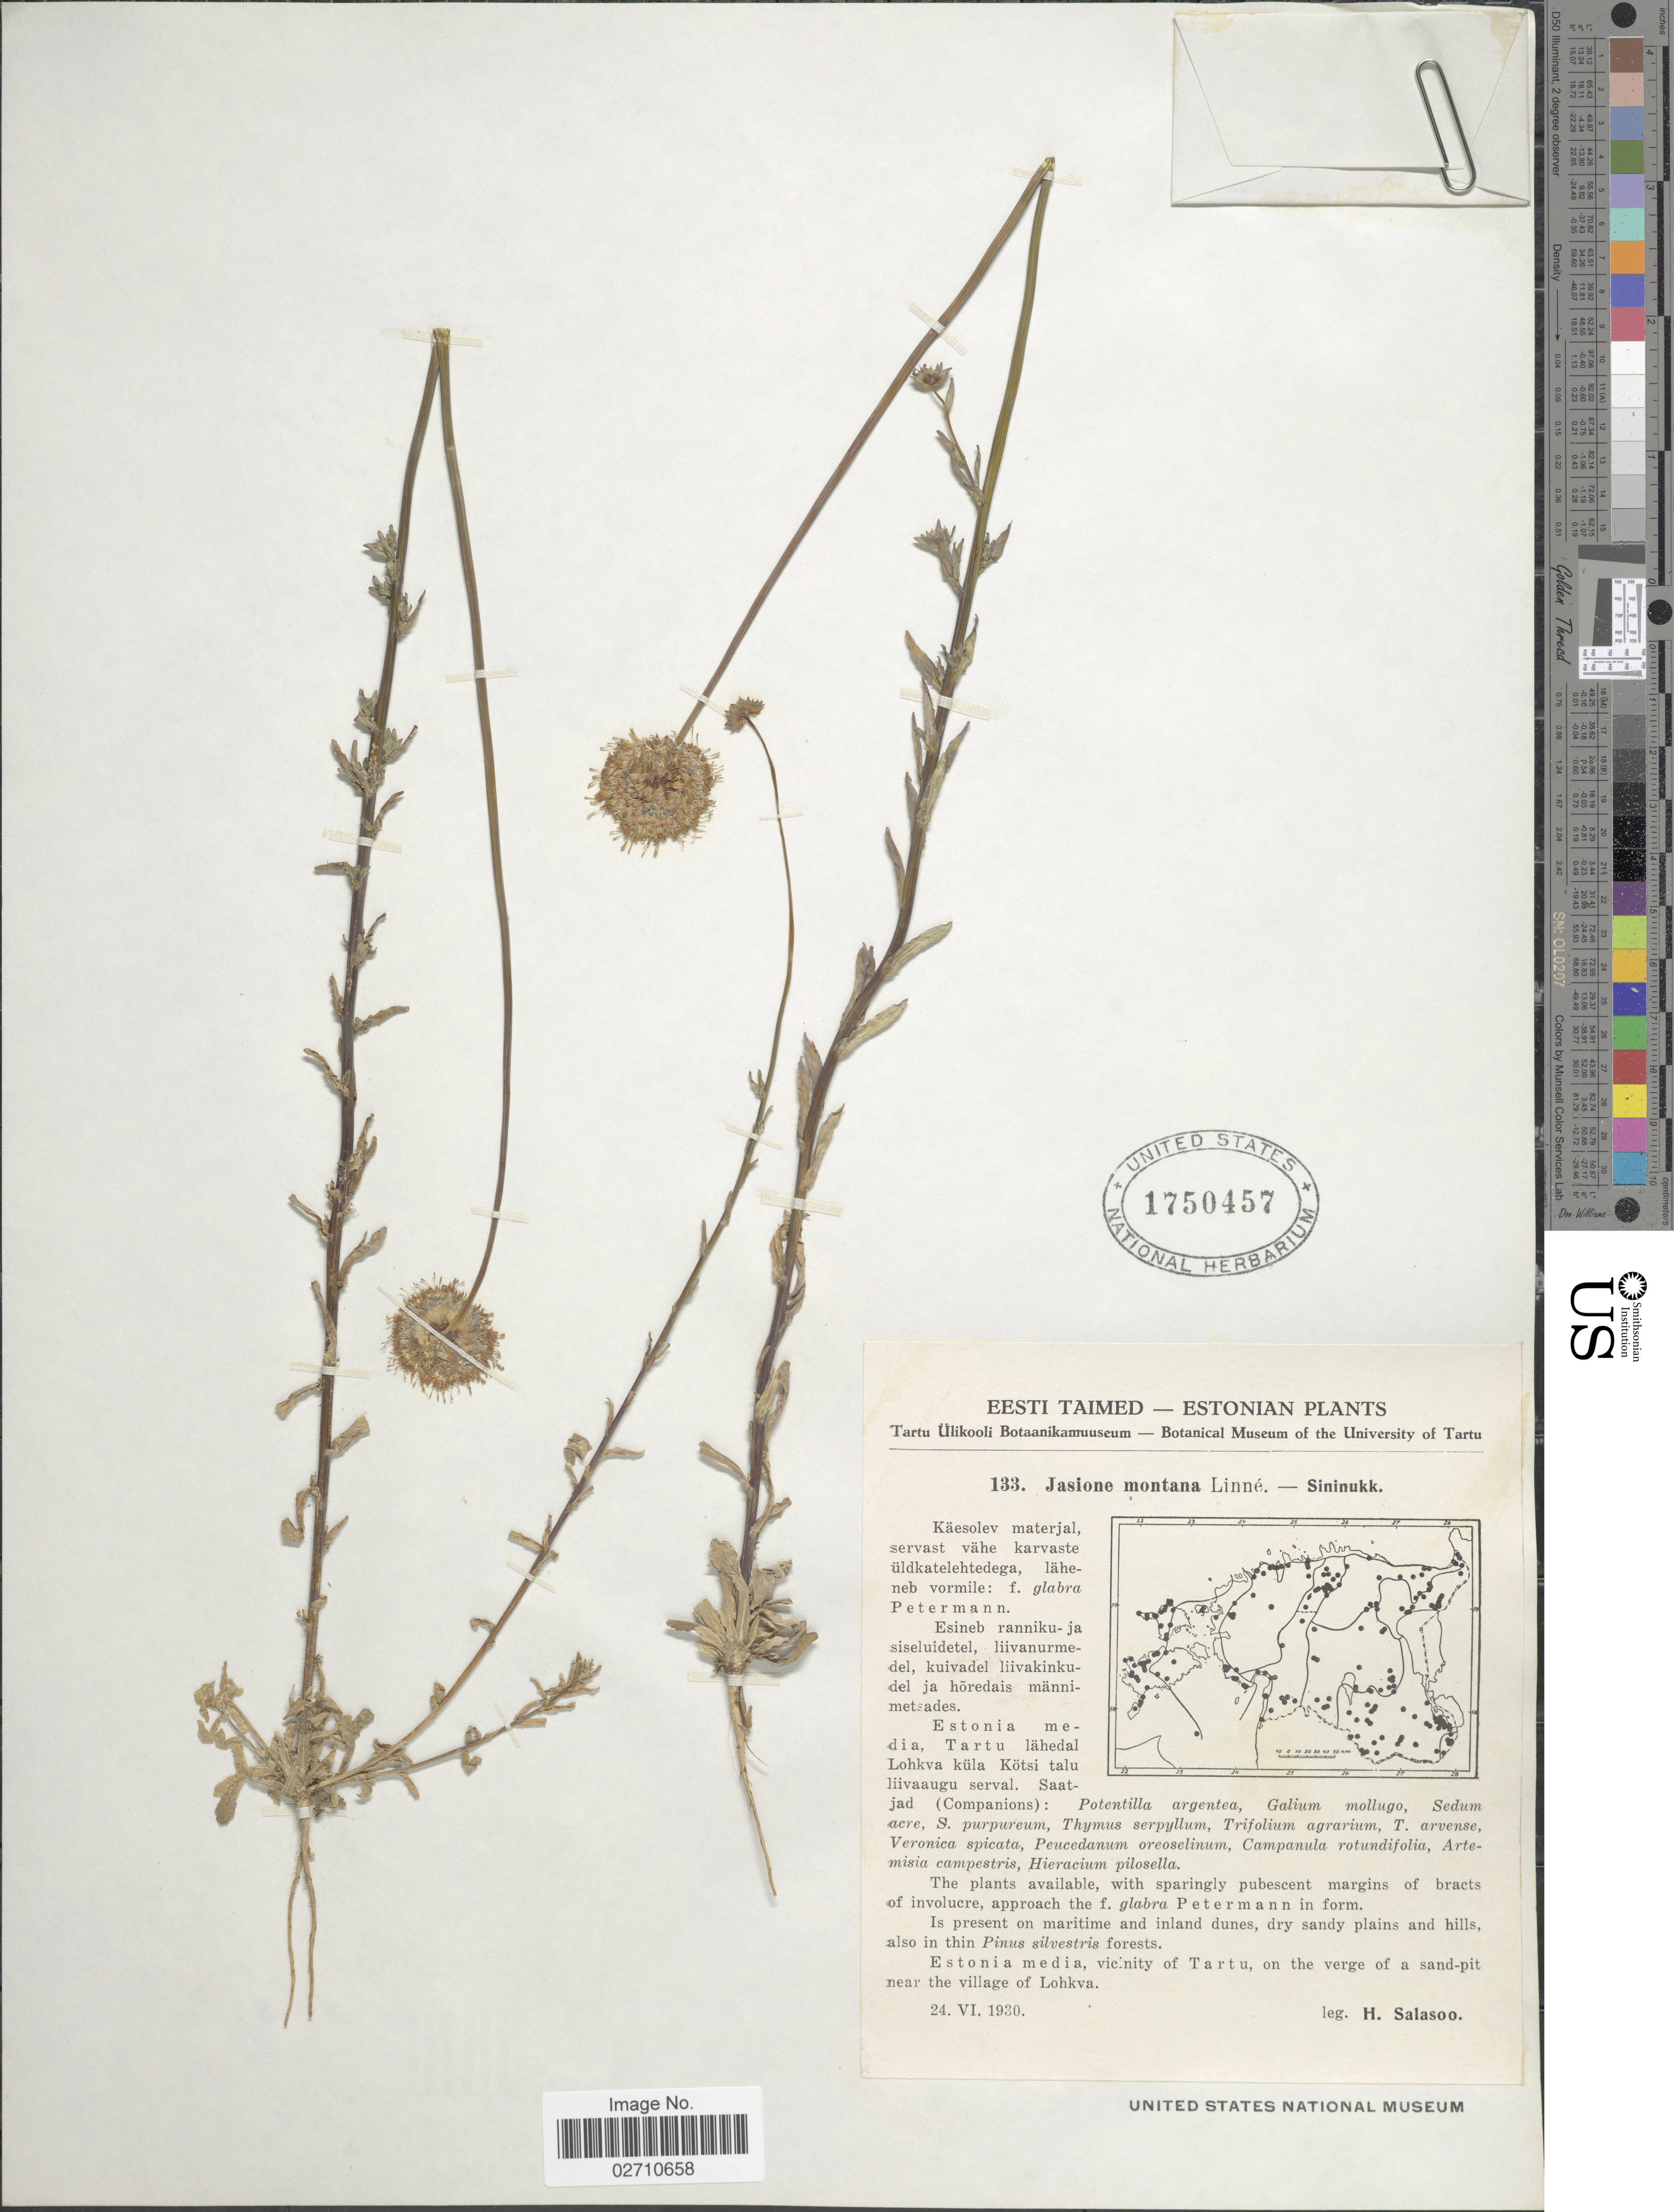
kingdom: Plantae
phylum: Tracheophyta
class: Magnoliopsida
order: Asterales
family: Campanulaceae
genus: Jasione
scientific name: Jasione montana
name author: L.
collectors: H. Salasoo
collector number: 133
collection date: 1930-06-24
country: Estonia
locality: Estonia media, vicinity of Tartu, on the verge of a sand pit near the village of Lohkva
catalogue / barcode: US 1750457